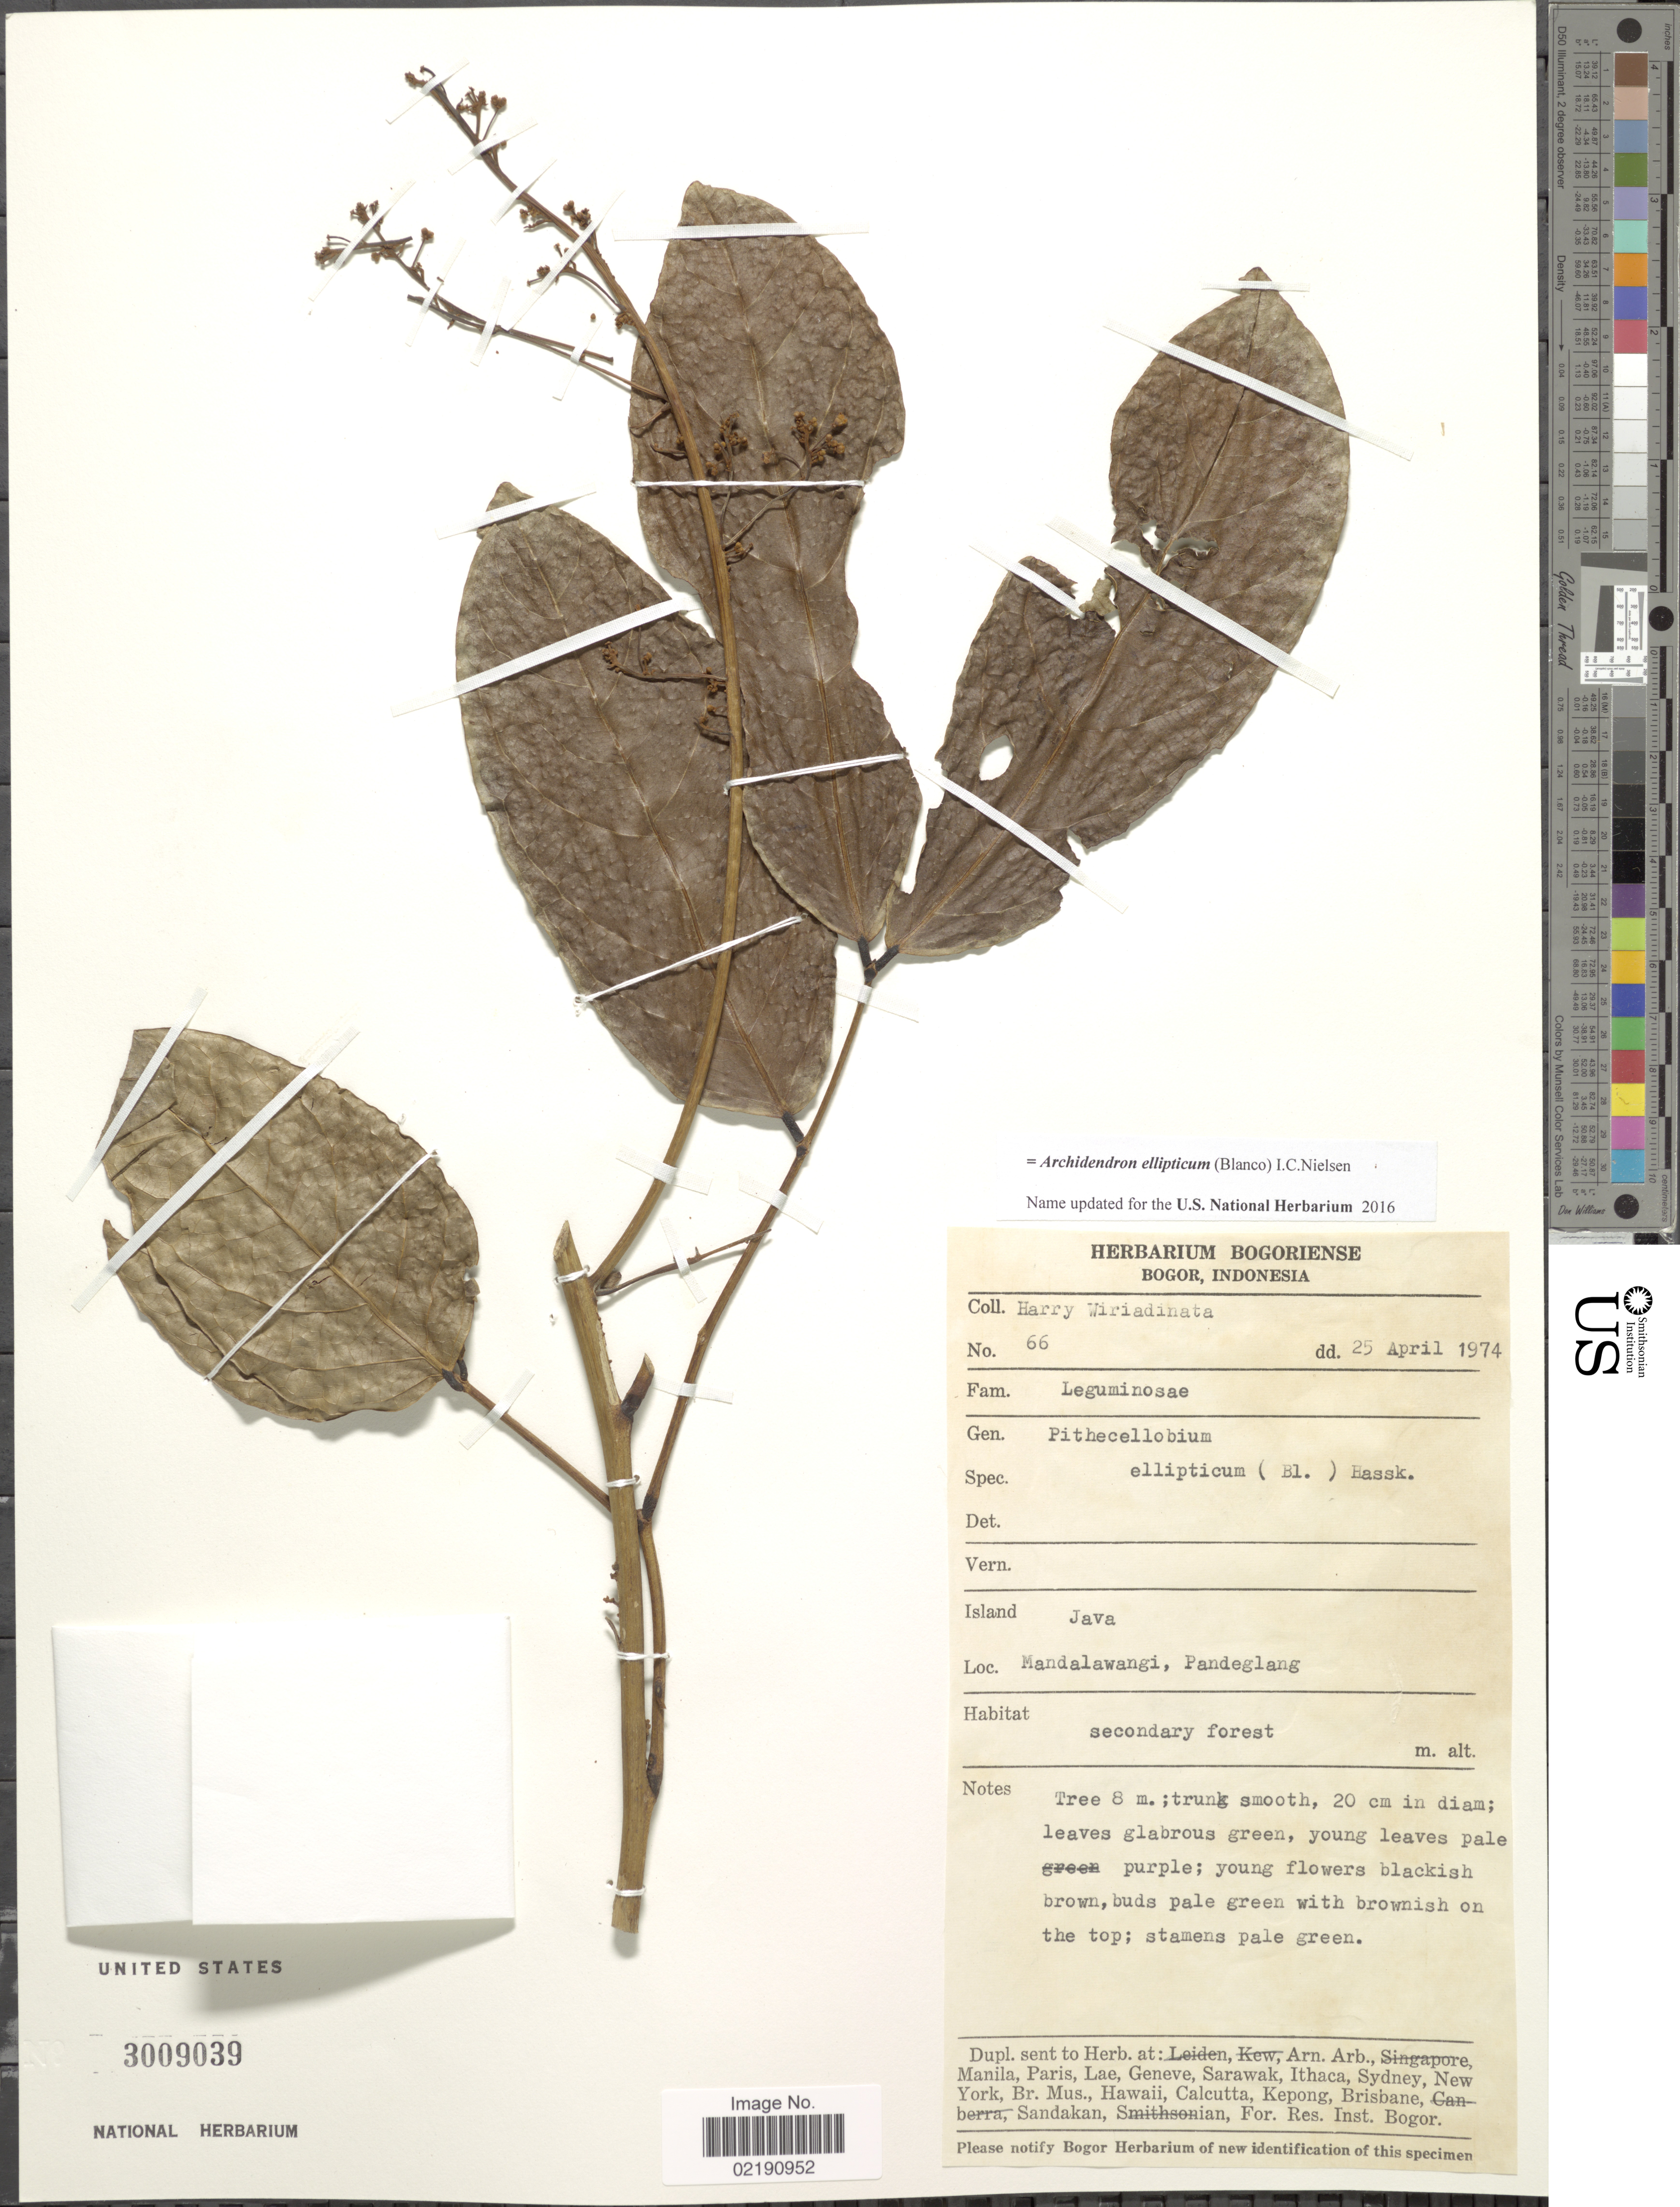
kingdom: Plantae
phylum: Tracheophyta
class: Magnoliopsida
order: Fabales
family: Fabaceae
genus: Archidendron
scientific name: Archidendron ellipticum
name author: (Blume) I.C. Nielsen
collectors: H. Wiriadanata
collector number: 66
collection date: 1974-04-25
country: Indonesia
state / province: Java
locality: Island Java, Mandalawangi, Pandeglang, secondary forest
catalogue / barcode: US 3009039